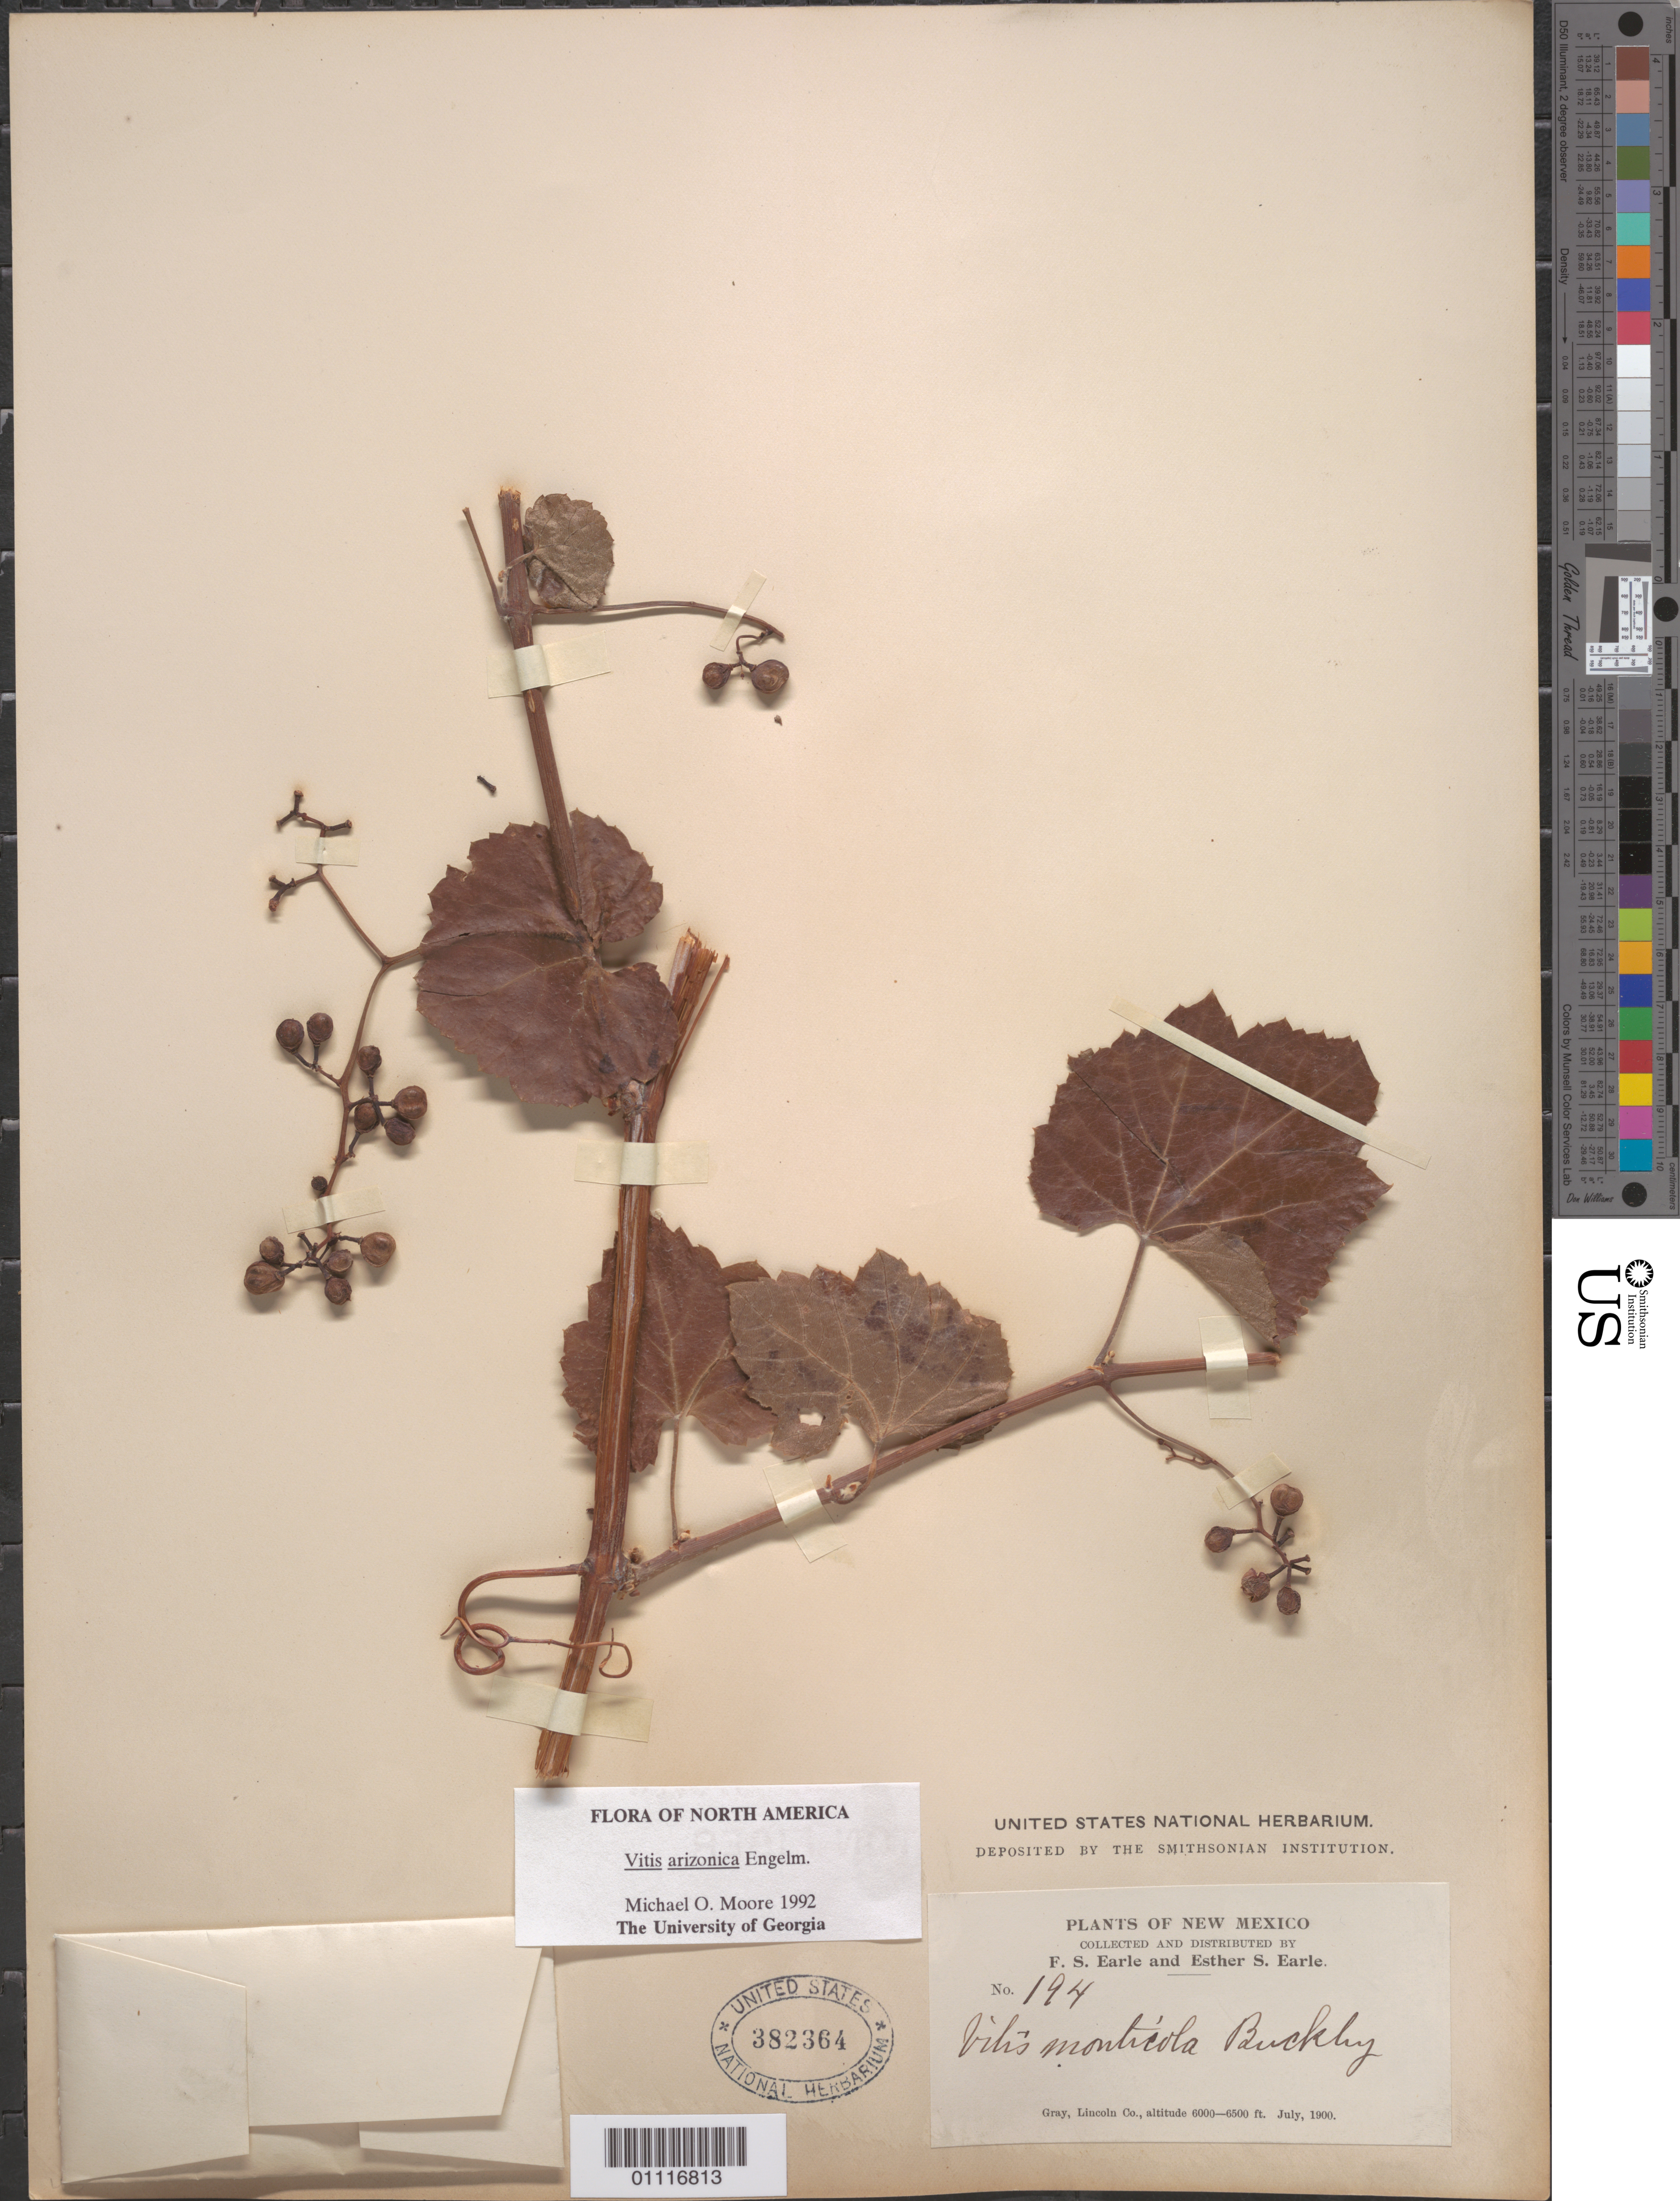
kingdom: Plantae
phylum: Tracheophyta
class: Magnoliopsida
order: Vitales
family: Vitaceae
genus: Vitis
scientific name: Vitis arizonica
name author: Engelm.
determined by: Moore, M. O.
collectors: F. S. Earle & E. S. Earle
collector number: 194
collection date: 1900-07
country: United States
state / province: New Mexico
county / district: Lincoln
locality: Gray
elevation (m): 1829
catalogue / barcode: US 382364